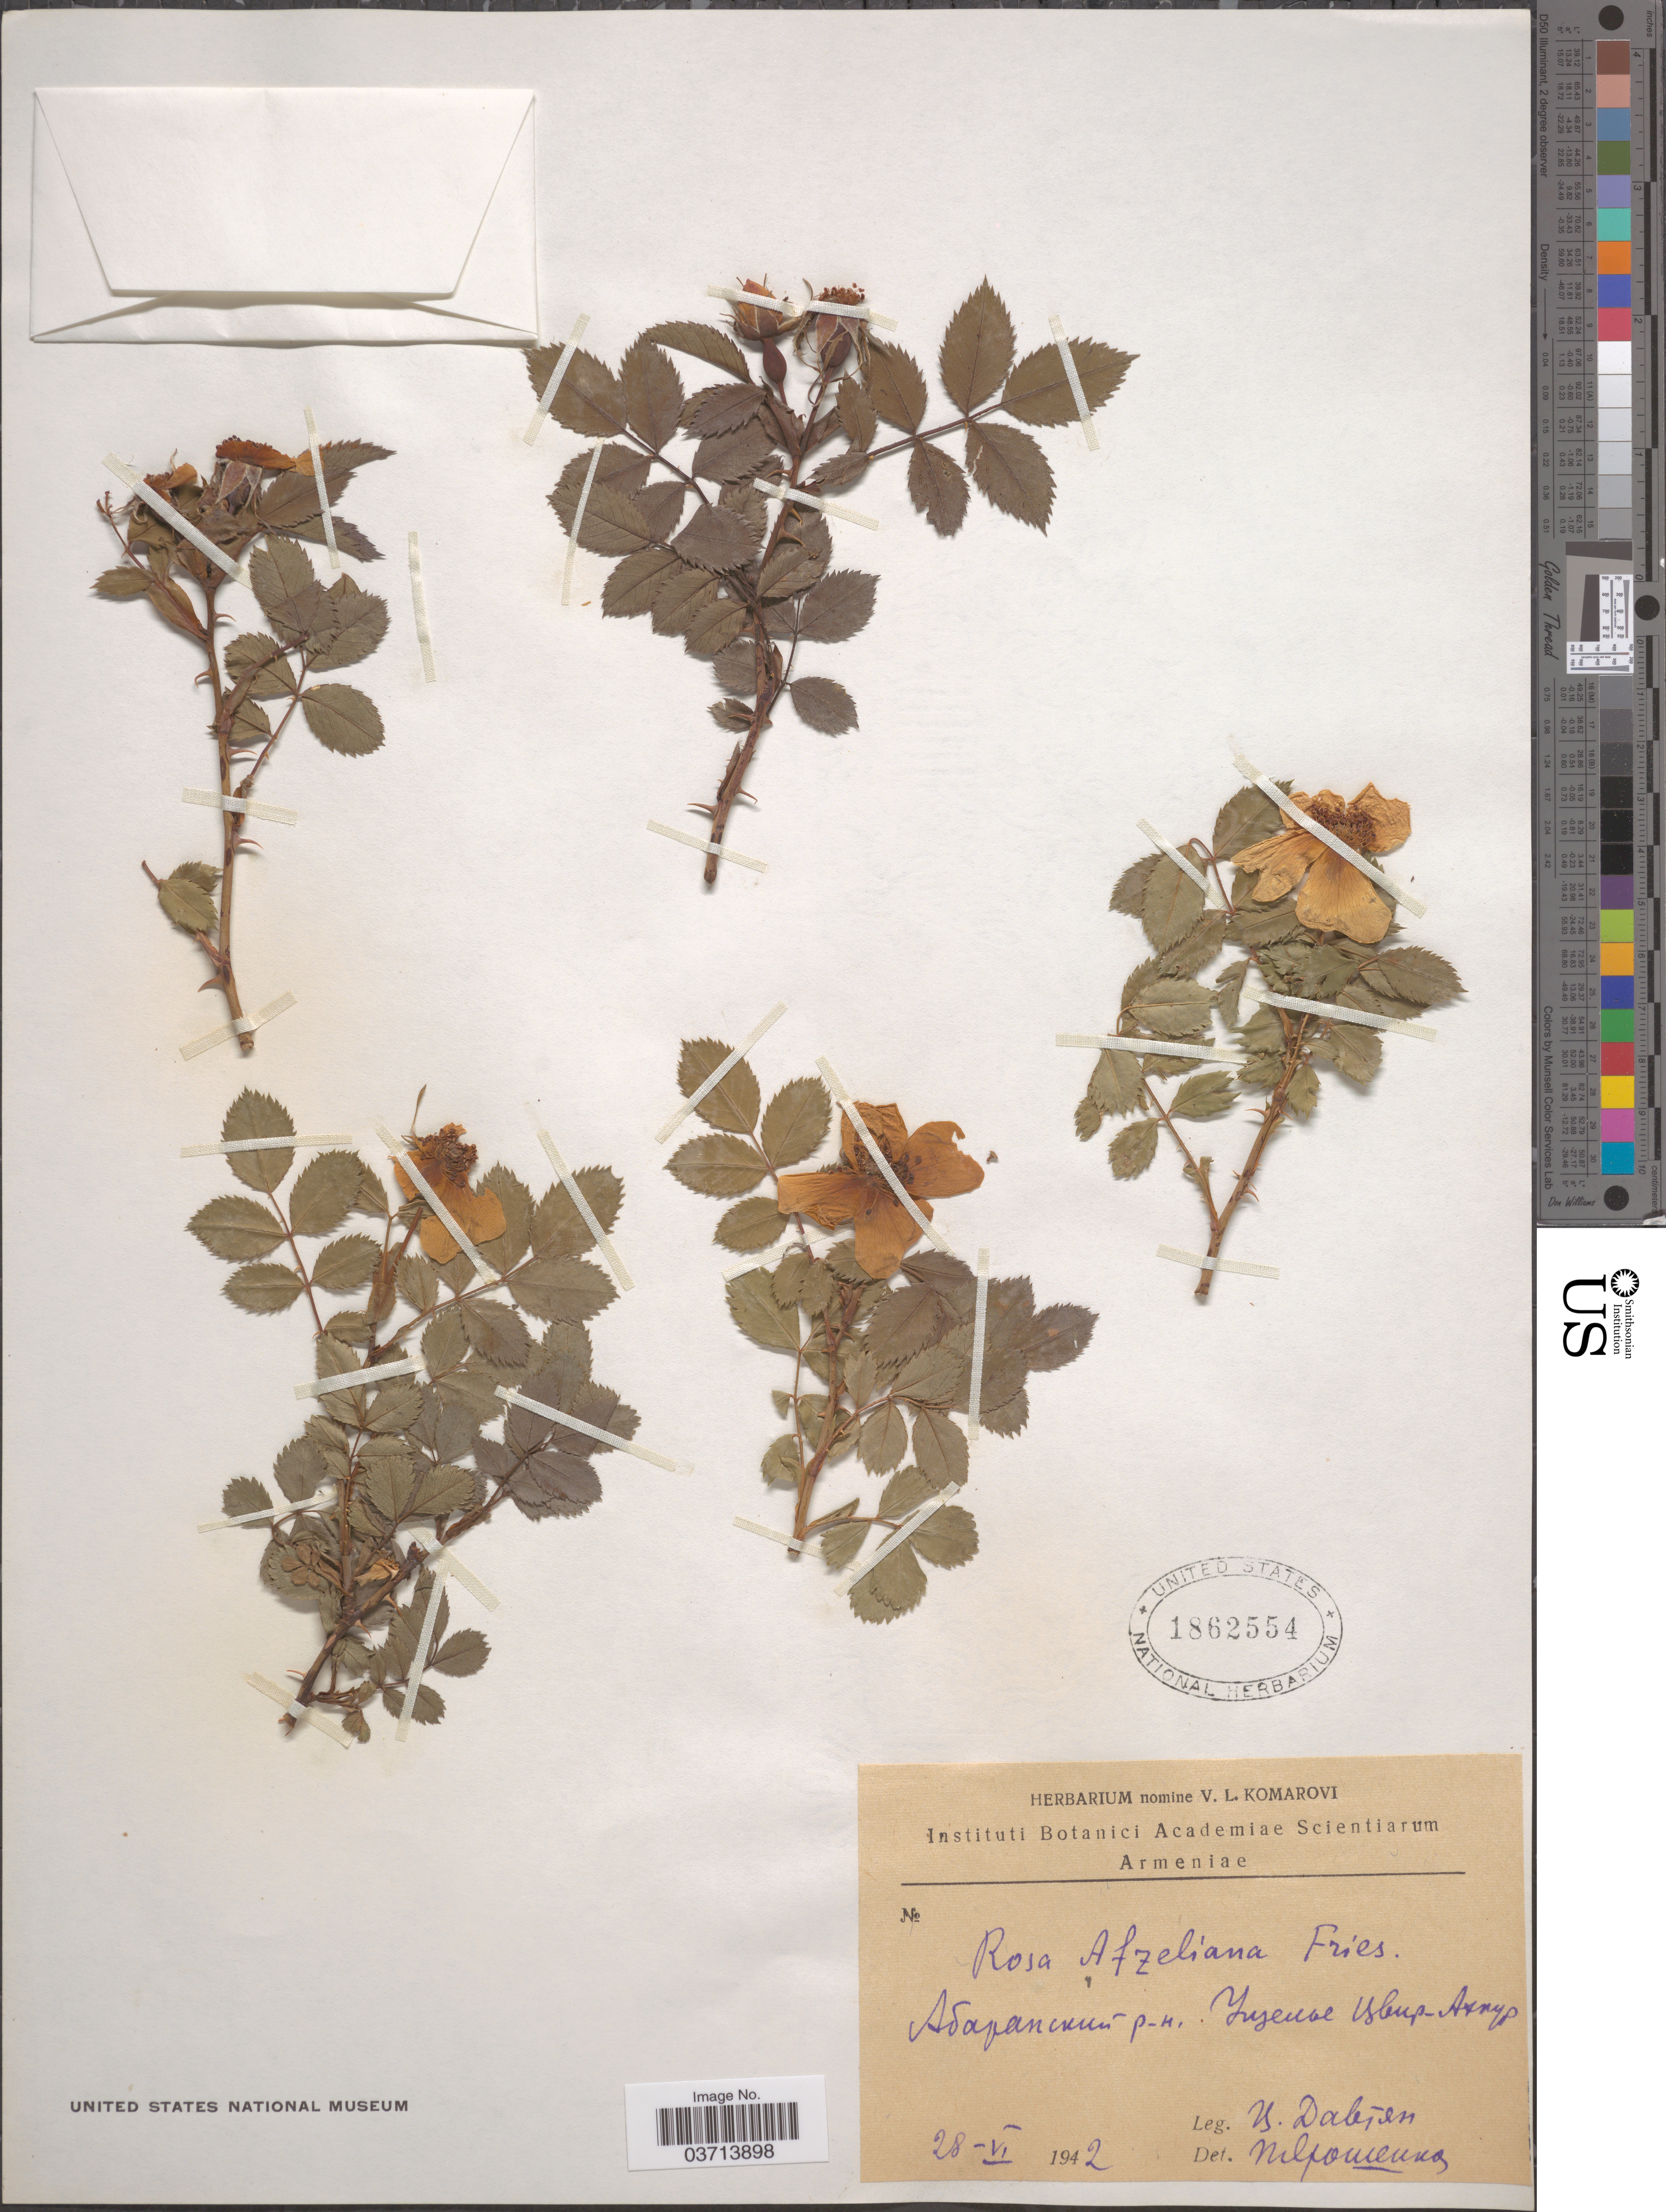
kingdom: Plantae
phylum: Tracheophyta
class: Magnoliopsida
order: Rosales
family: Rosaceae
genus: Rosa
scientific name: Rosa afzeliana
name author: Fr.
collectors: X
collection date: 1942-06-28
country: Armenia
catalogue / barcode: US 1862554